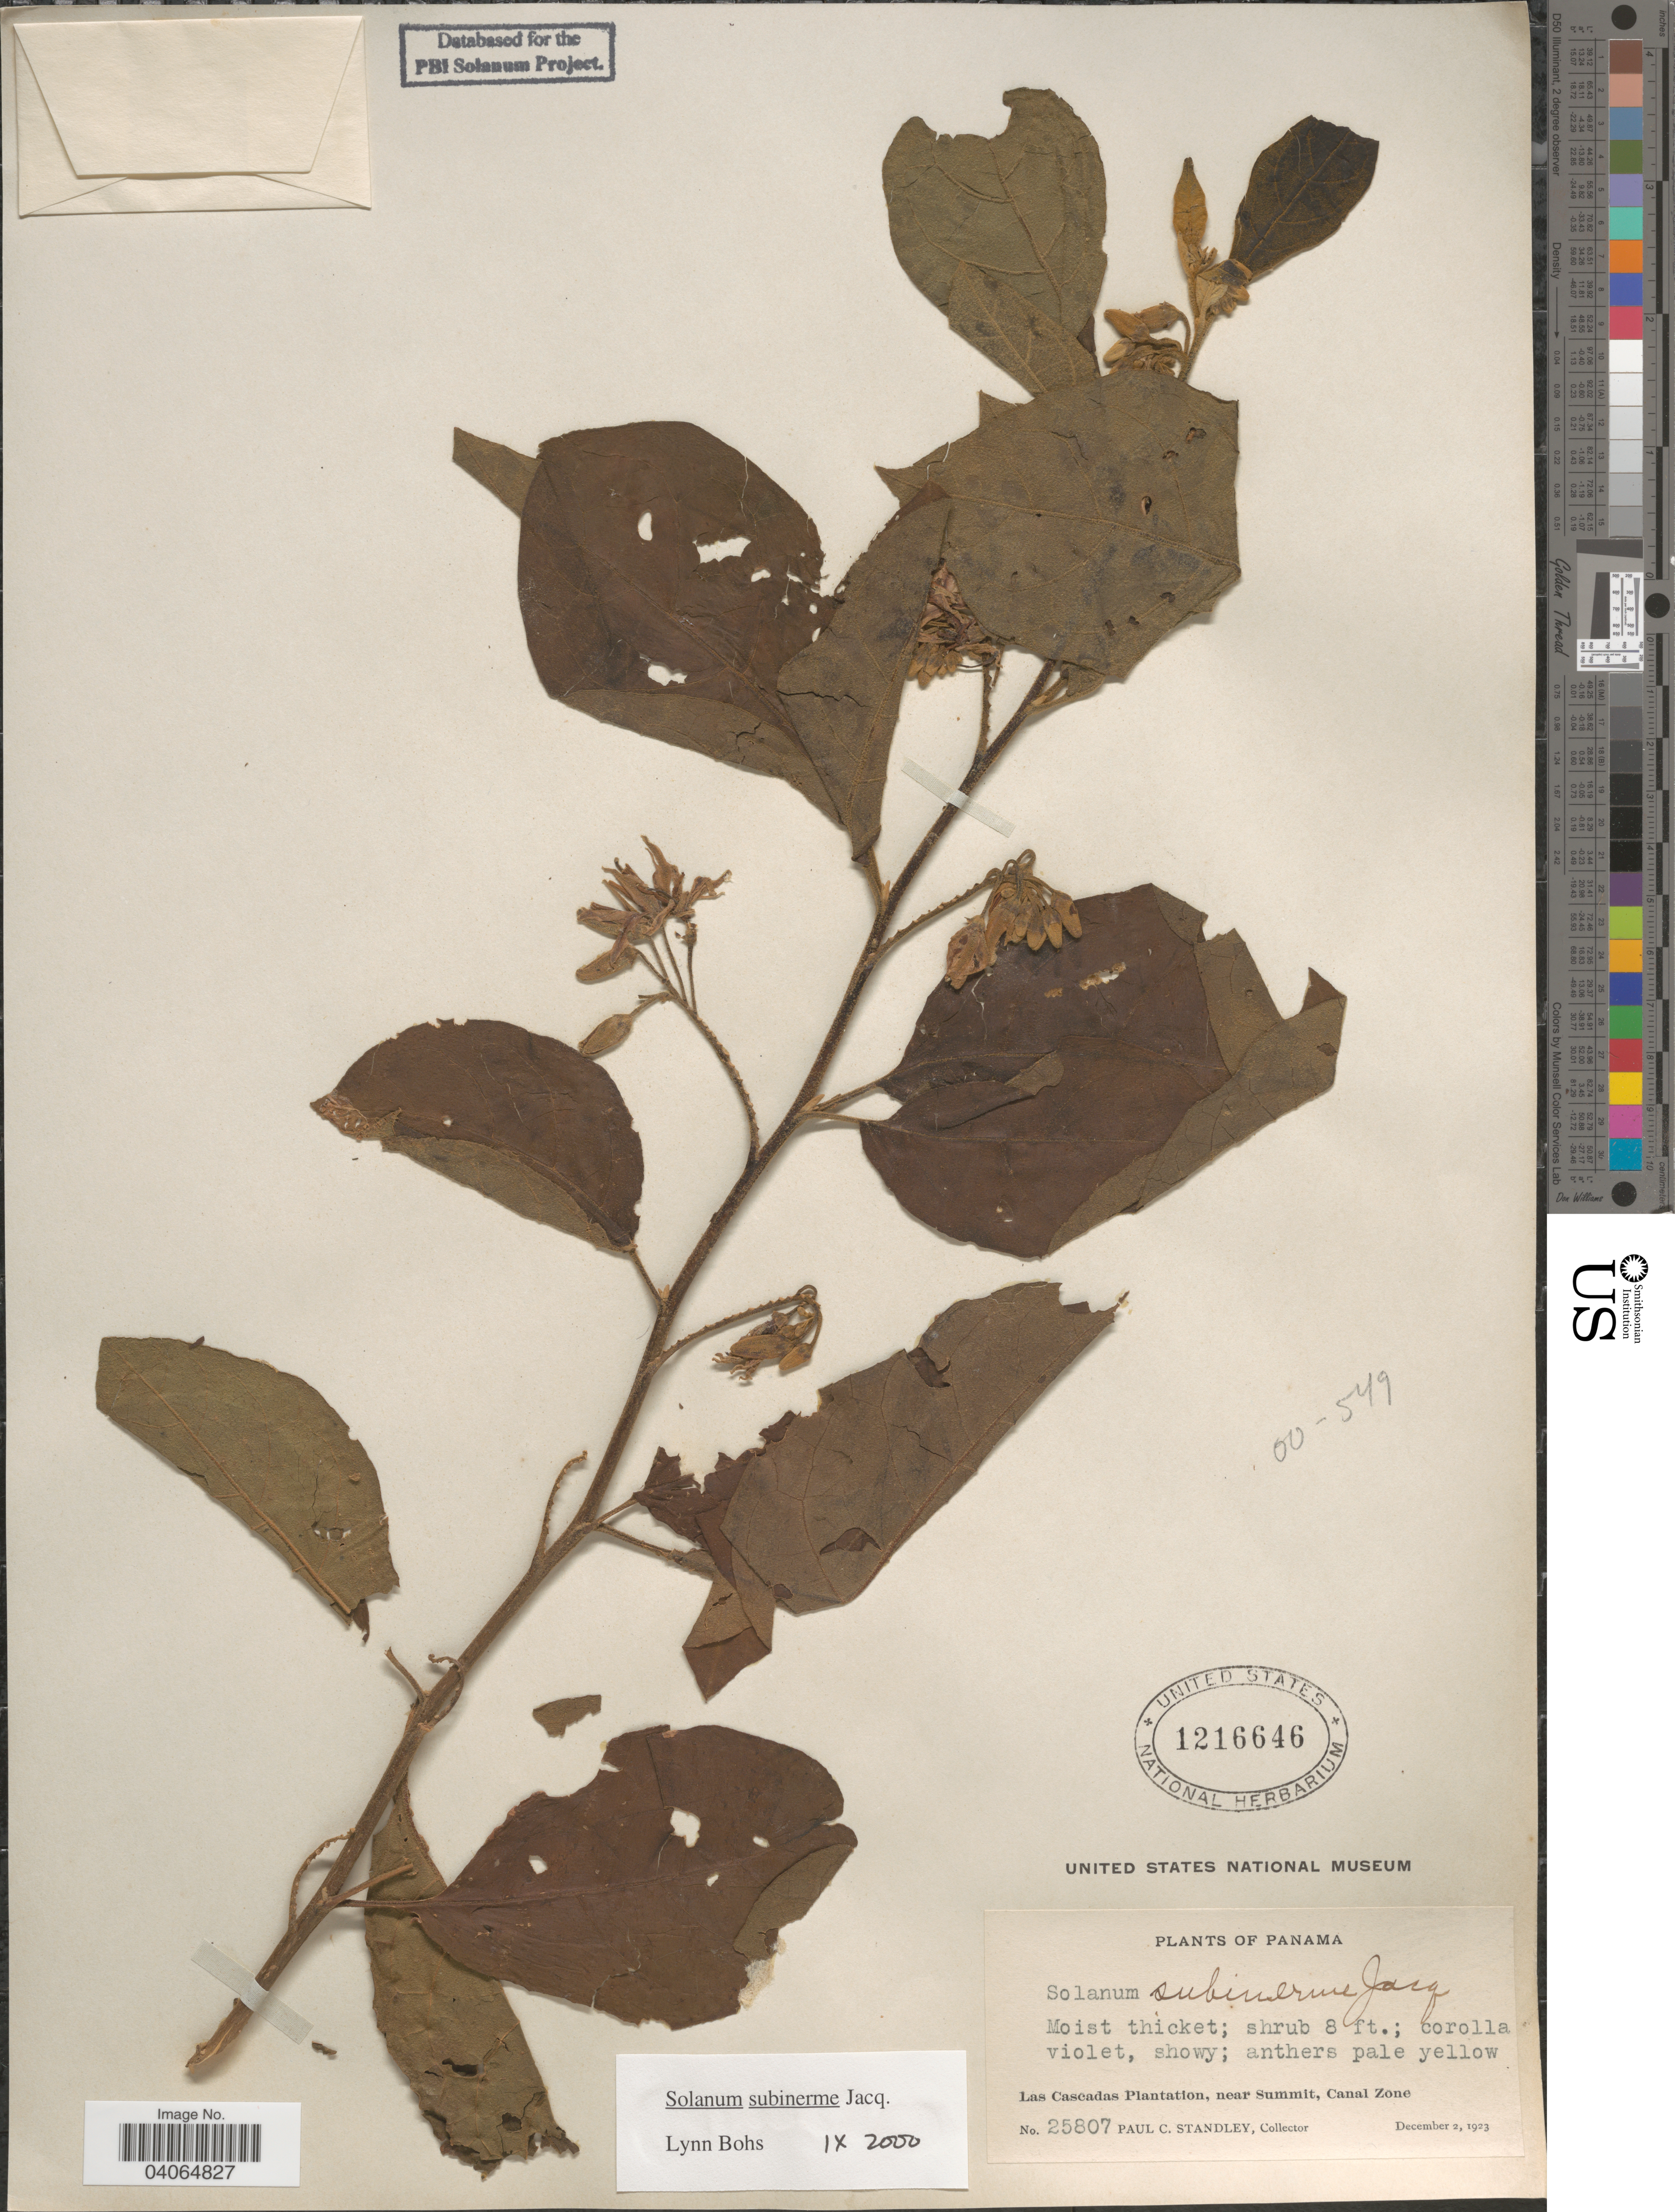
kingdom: Plantae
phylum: Tracheophyta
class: Magnoliopsida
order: Solanales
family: Solanaceae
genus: Solanum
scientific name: Solanum subinerme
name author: Jacq.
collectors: P. C. Standley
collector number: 25807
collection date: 1923-12-02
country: Panama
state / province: Colón / Panamá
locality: Las Cascadas Plantation, near Summit, Canal Zone.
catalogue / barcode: US 1216646